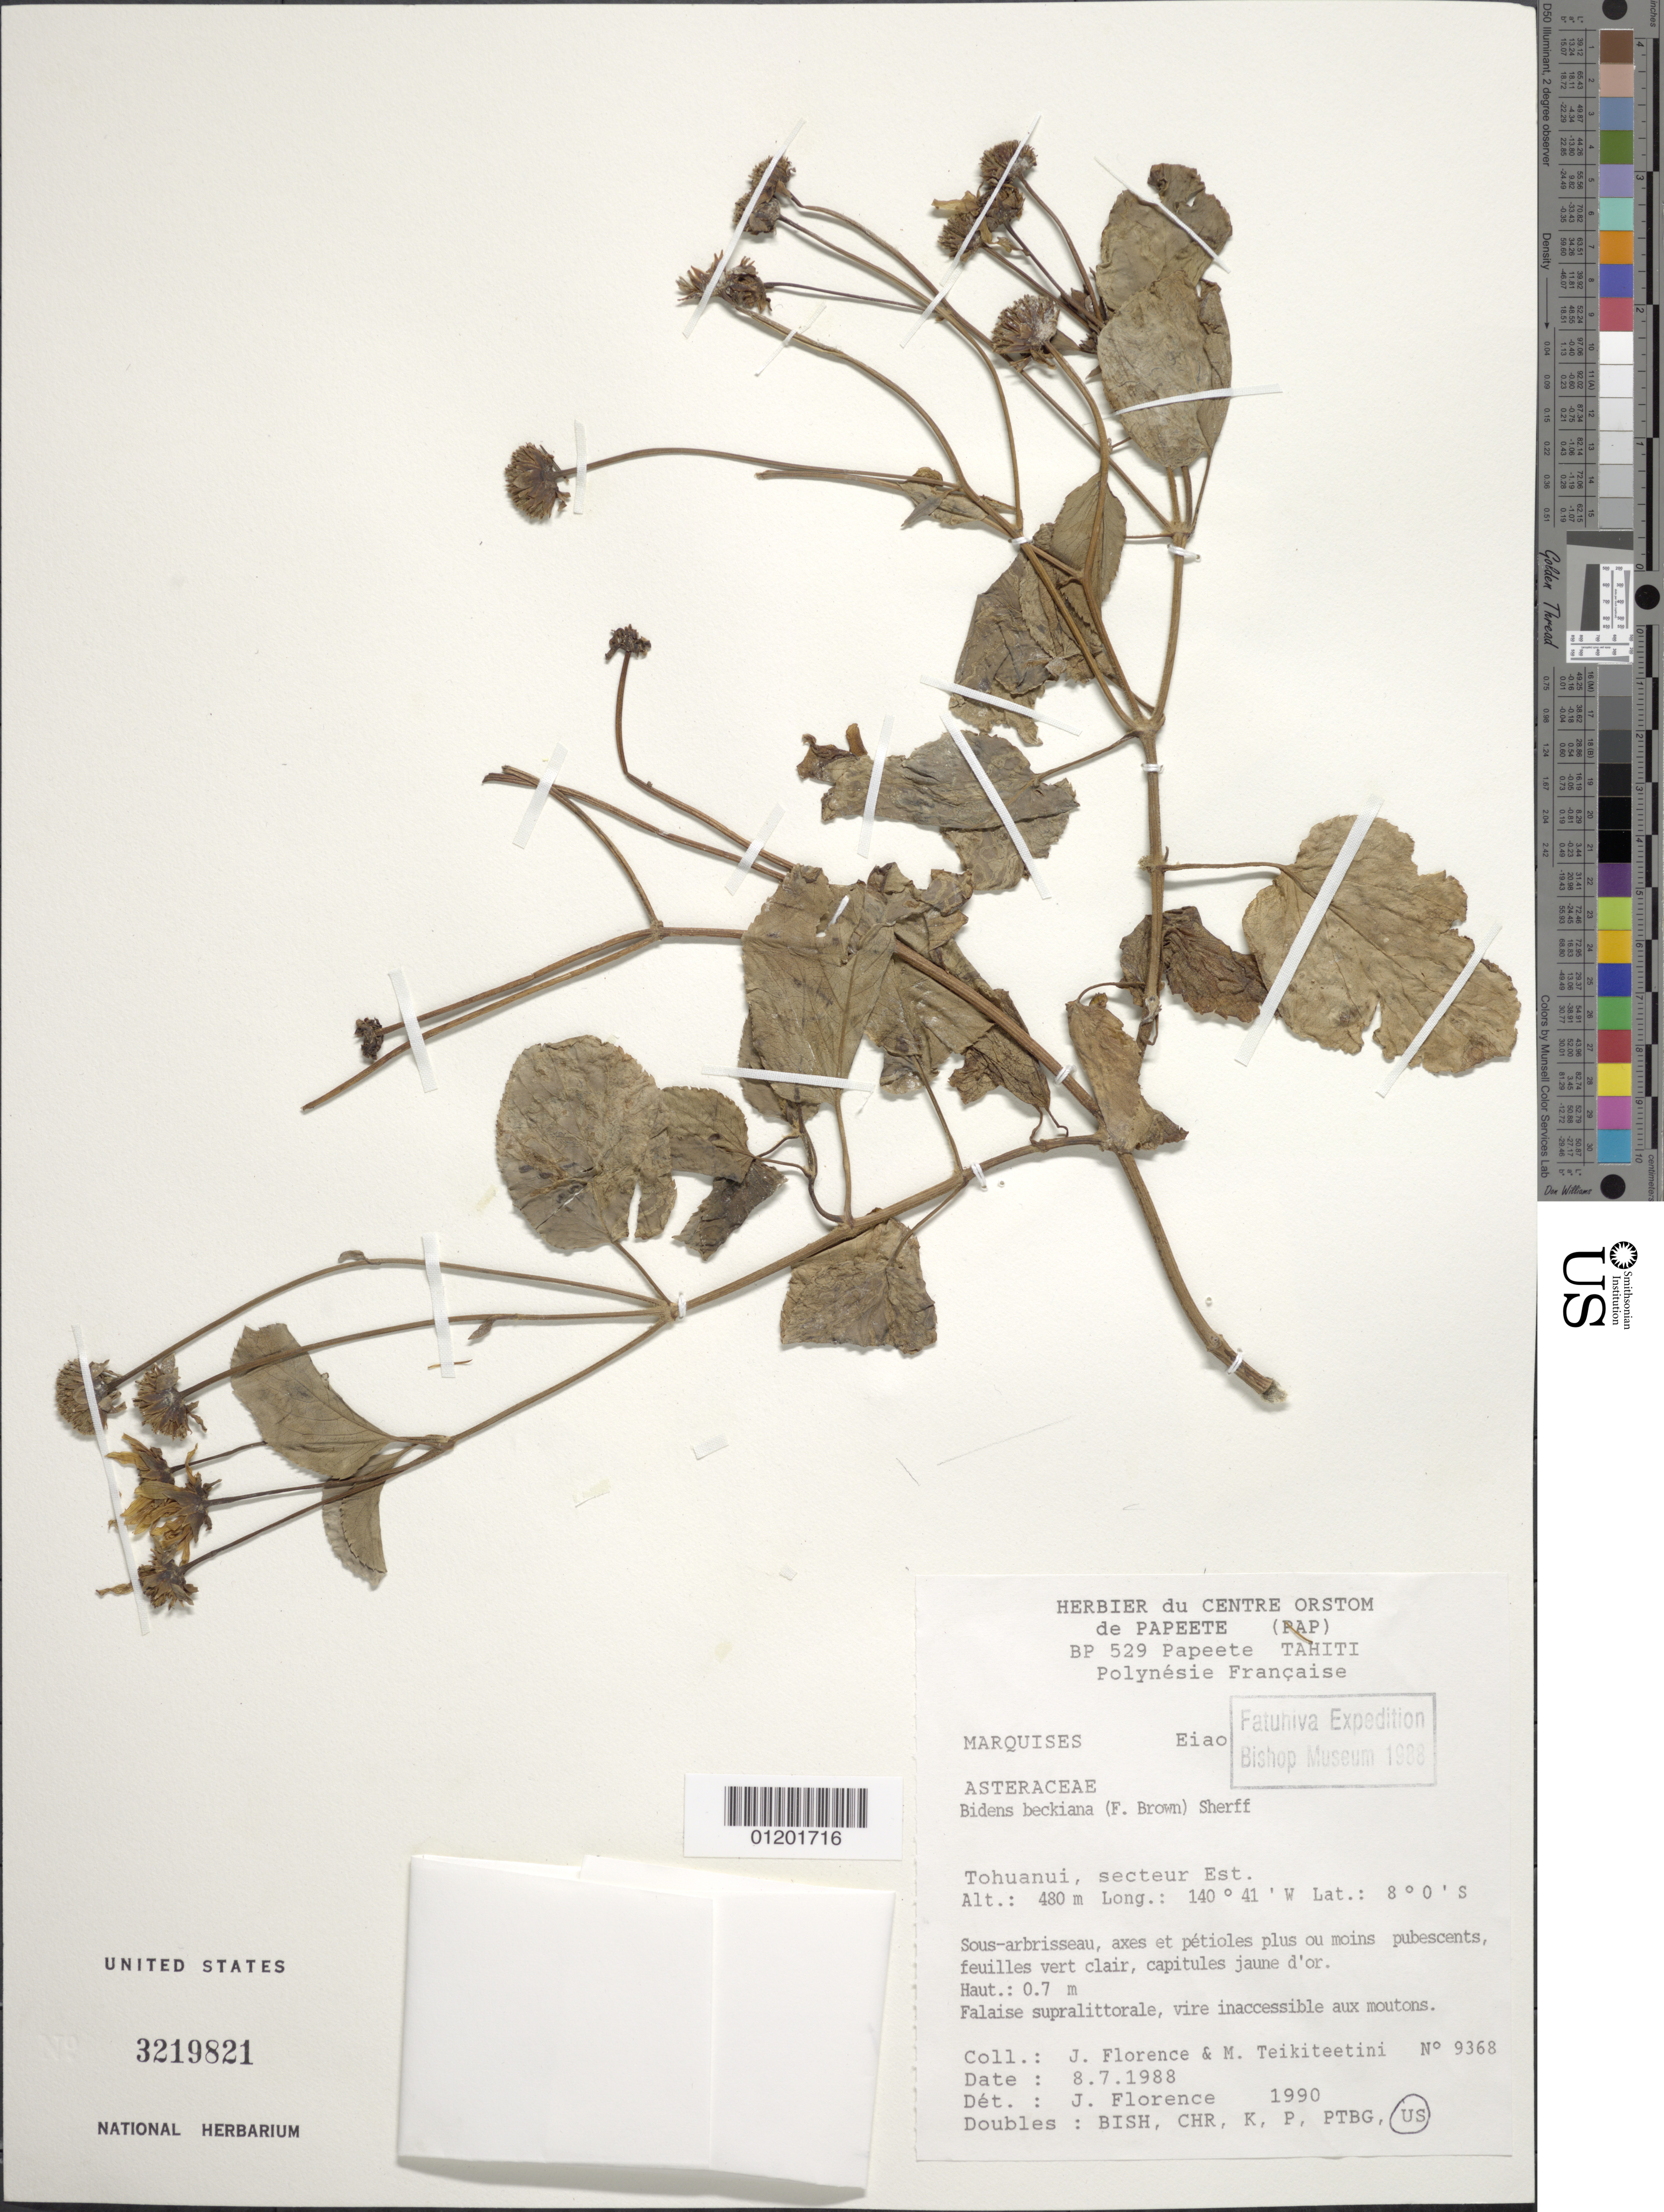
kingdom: Plantae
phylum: Tracheophyta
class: Magnoliopsida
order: Asterales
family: Asteraceae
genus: Bidens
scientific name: Bidens beckiana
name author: (F. Br.) Sherff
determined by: Wagner, W. L., (BOT), Smithsonian Institution - National Museum of Natural History (UNITED STATES)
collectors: J. Florence & M. Teikiteetini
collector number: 9368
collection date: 1988-07-08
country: French Polynesia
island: Eiao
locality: Tohuanui, secteur est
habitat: Falaise supralittorale, vire inaccessible aux moutons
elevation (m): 480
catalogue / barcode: US 3219821